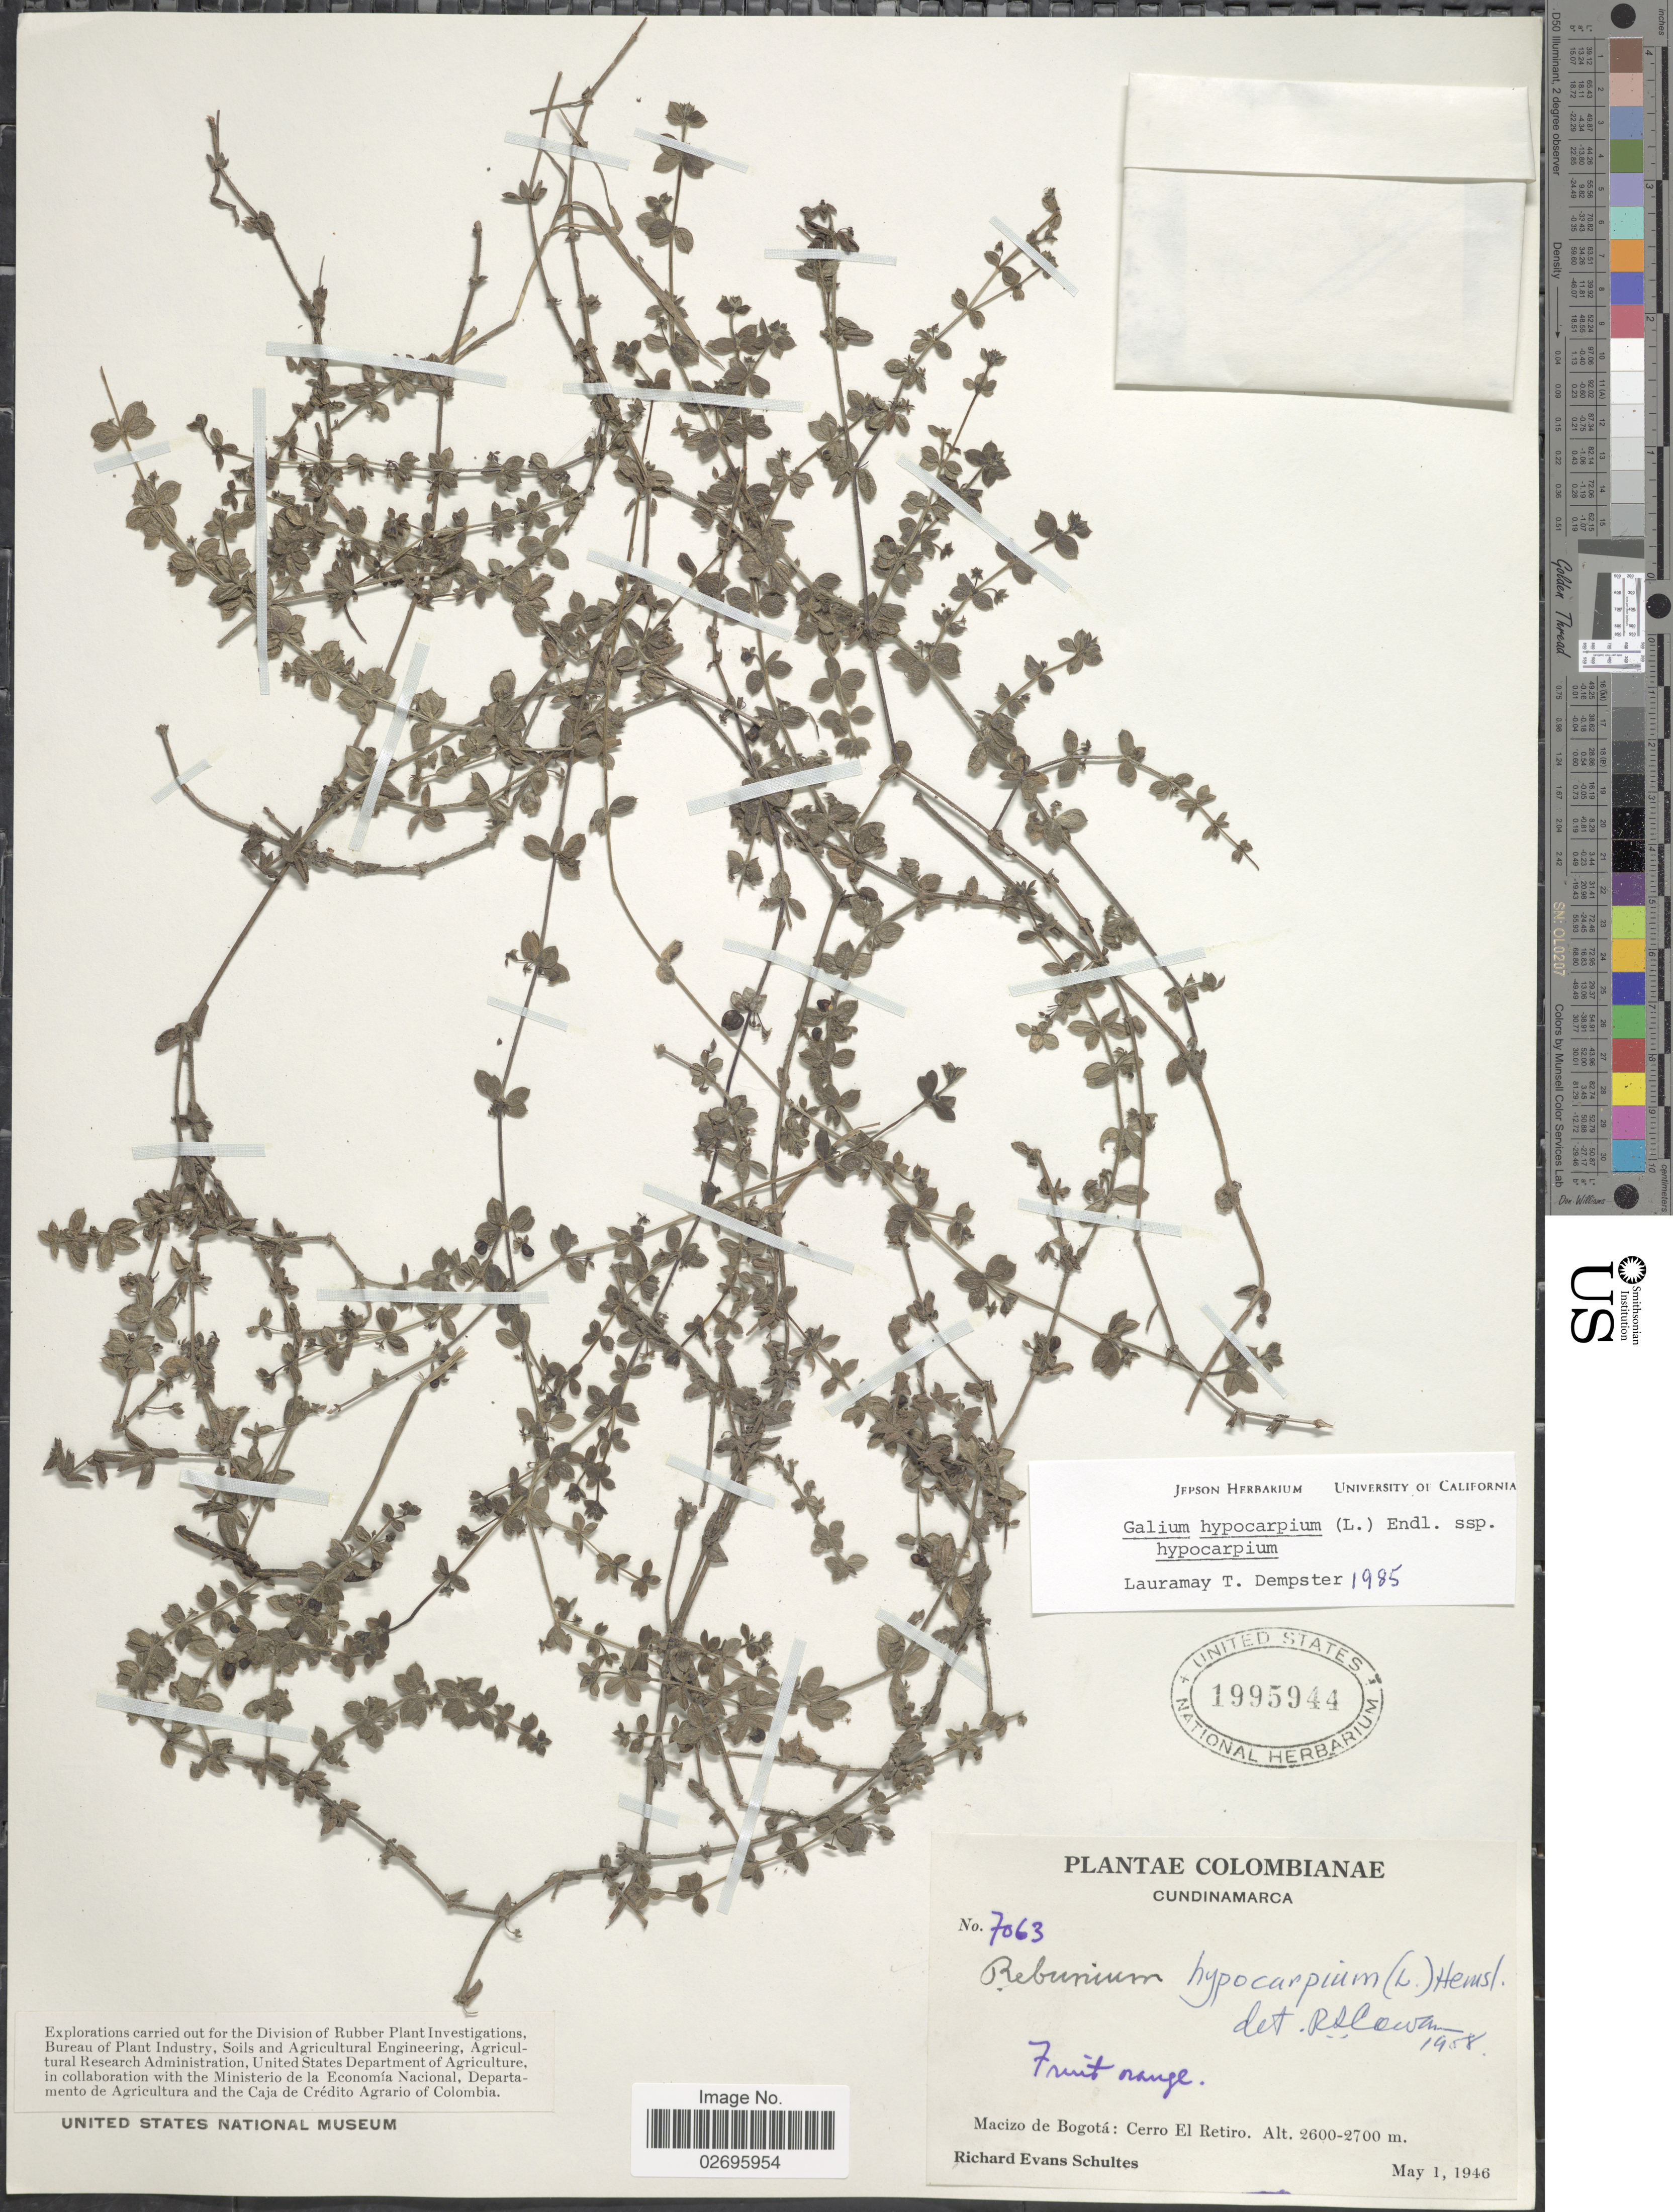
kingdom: Plantae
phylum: Tracheophyta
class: Magnoliopsida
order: Gentianales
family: Rubiaceae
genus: Galium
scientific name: Galium hypocarpium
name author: (L.) Endl. ex Griseb.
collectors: R. E. Schultes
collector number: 7063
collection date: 1946-05-01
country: Colombia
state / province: Cundinamarca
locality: Macizo de Bogotá: Cerro El Retiro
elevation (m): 2600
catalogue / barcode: US 1995944